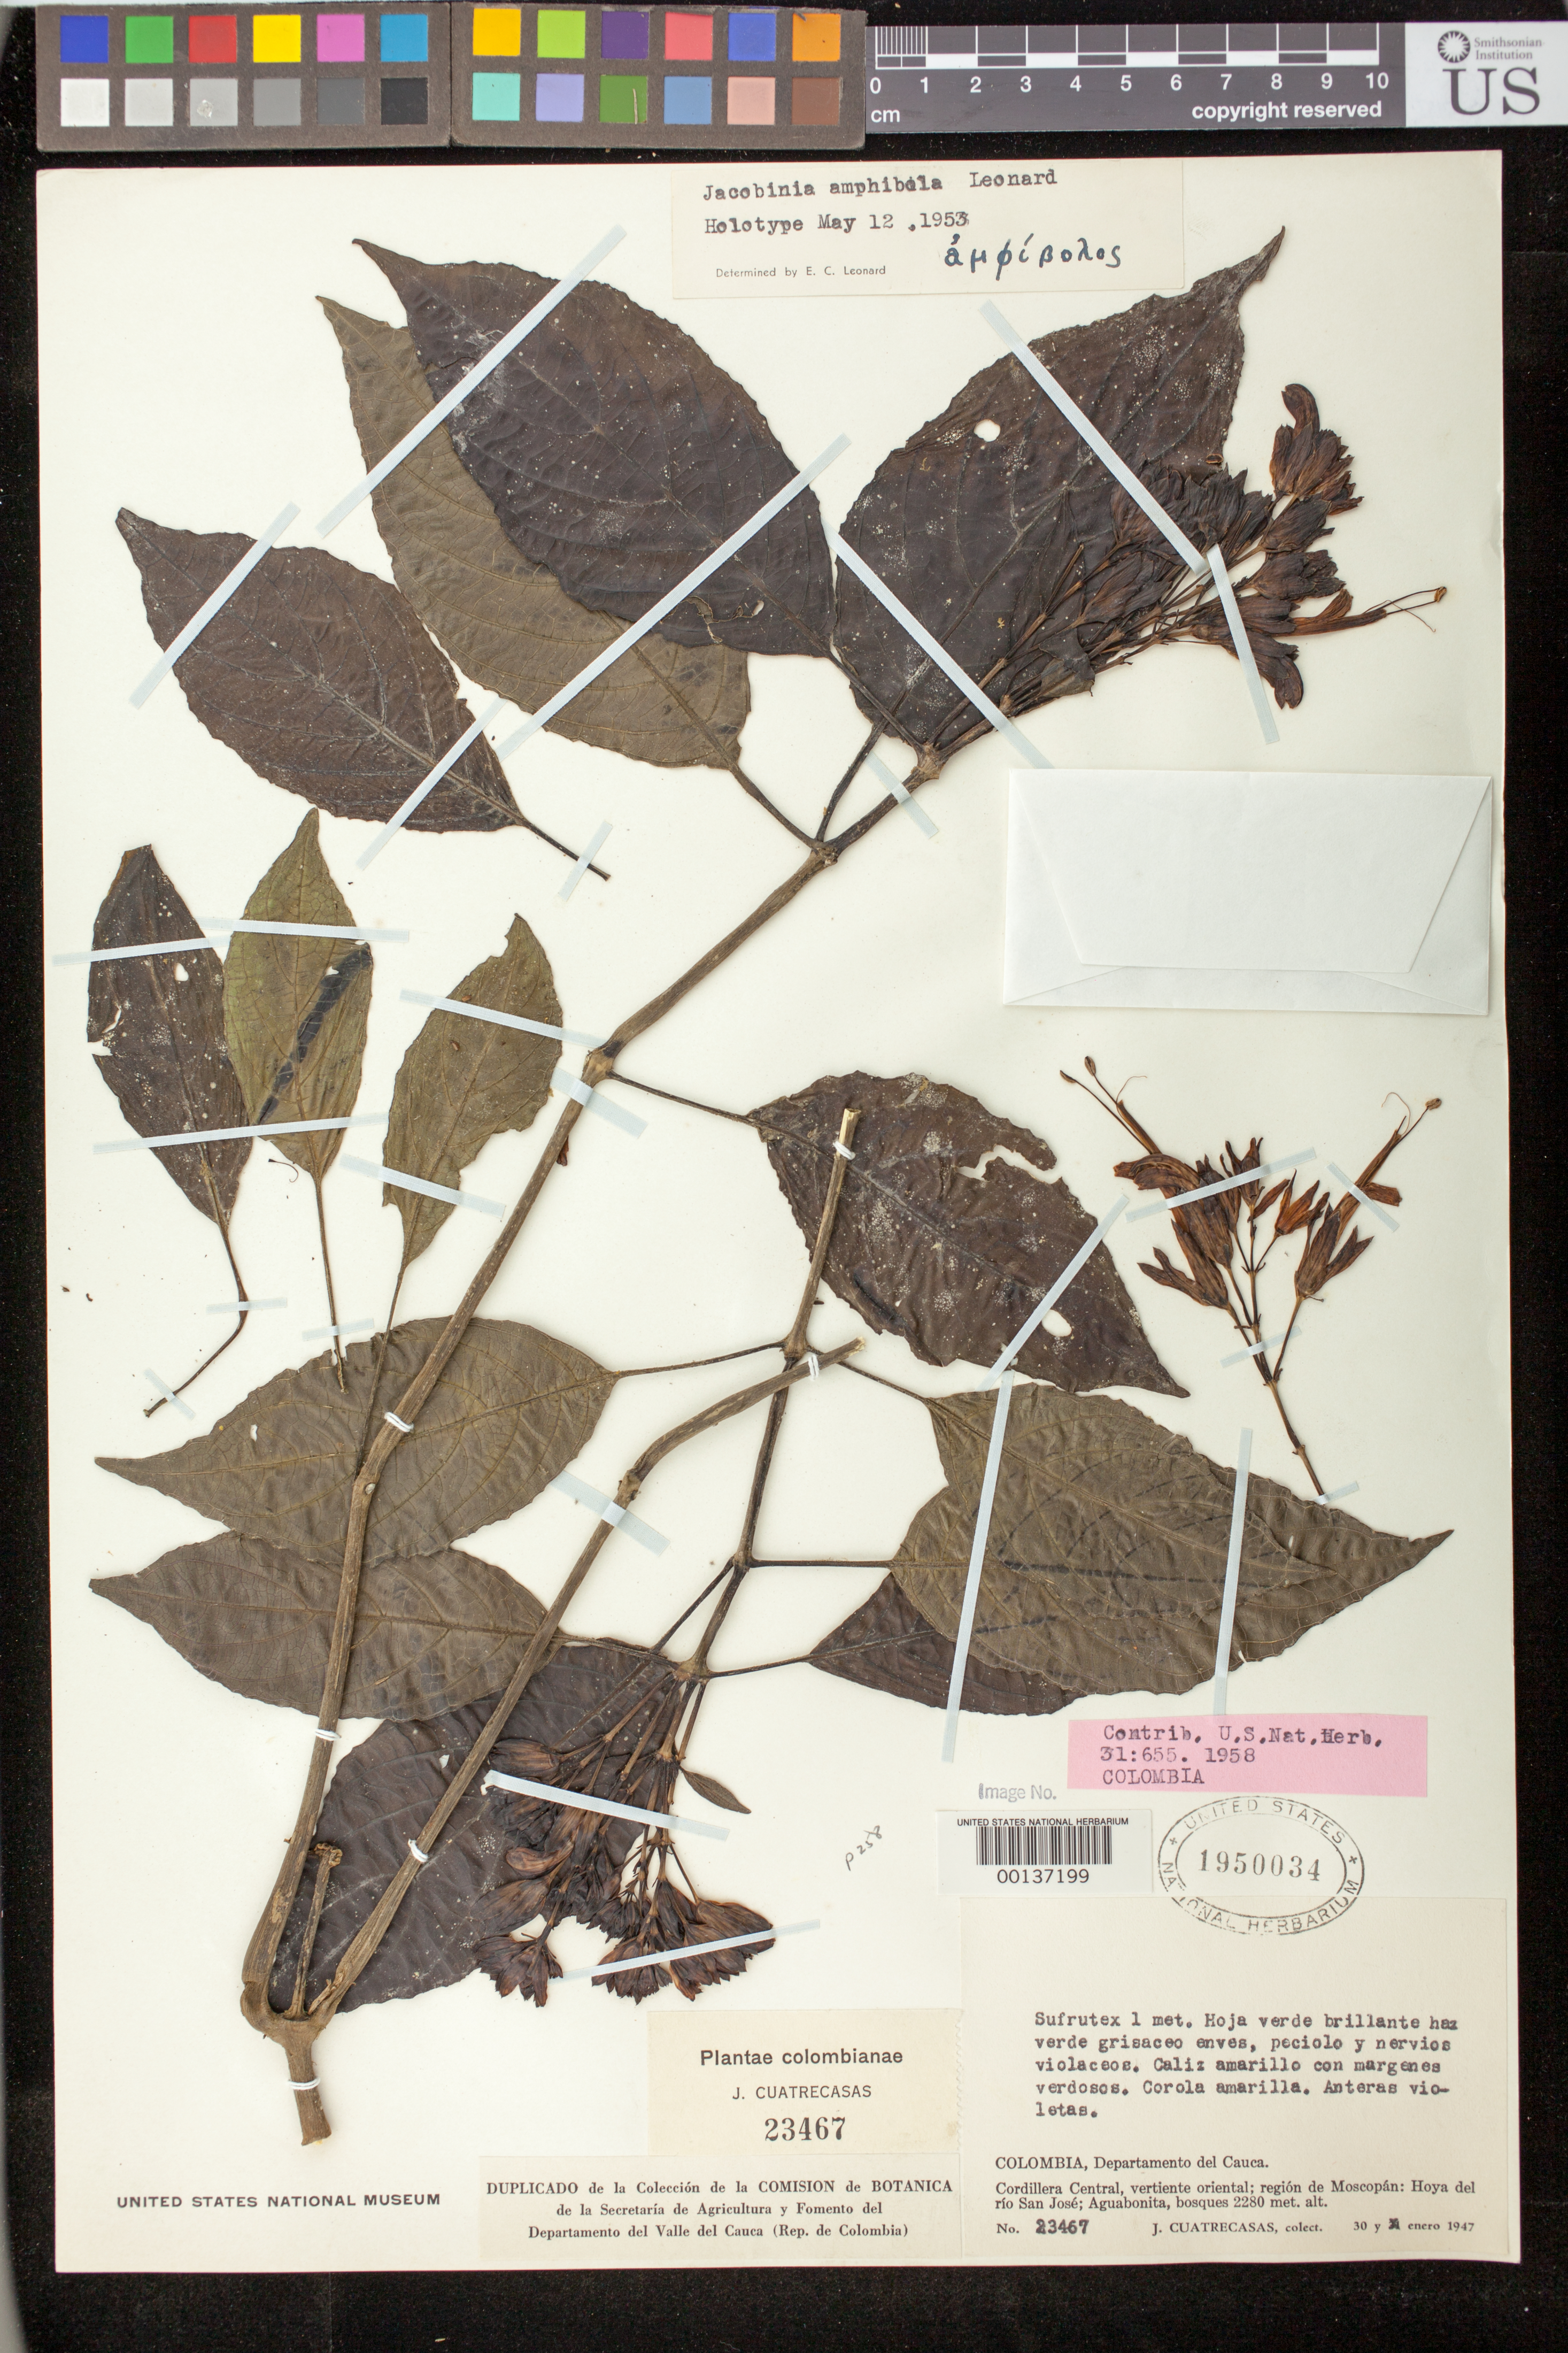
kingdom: Plantae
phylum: Tracheophyta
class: Magnoliopsida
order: Lamiales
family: Acanthaceae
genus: Jacobinia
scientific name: Jacobinia amphibola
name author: Leonard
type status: Holotype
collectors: J. Cuatrecasas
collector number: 23467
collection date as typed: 30 Jan 1947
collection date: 1947-01-30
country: Colombia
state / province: Cauca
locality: Agua Bonita, Rio San Jose Valley, vicinity of Moscopan.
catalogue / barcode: US 1950034